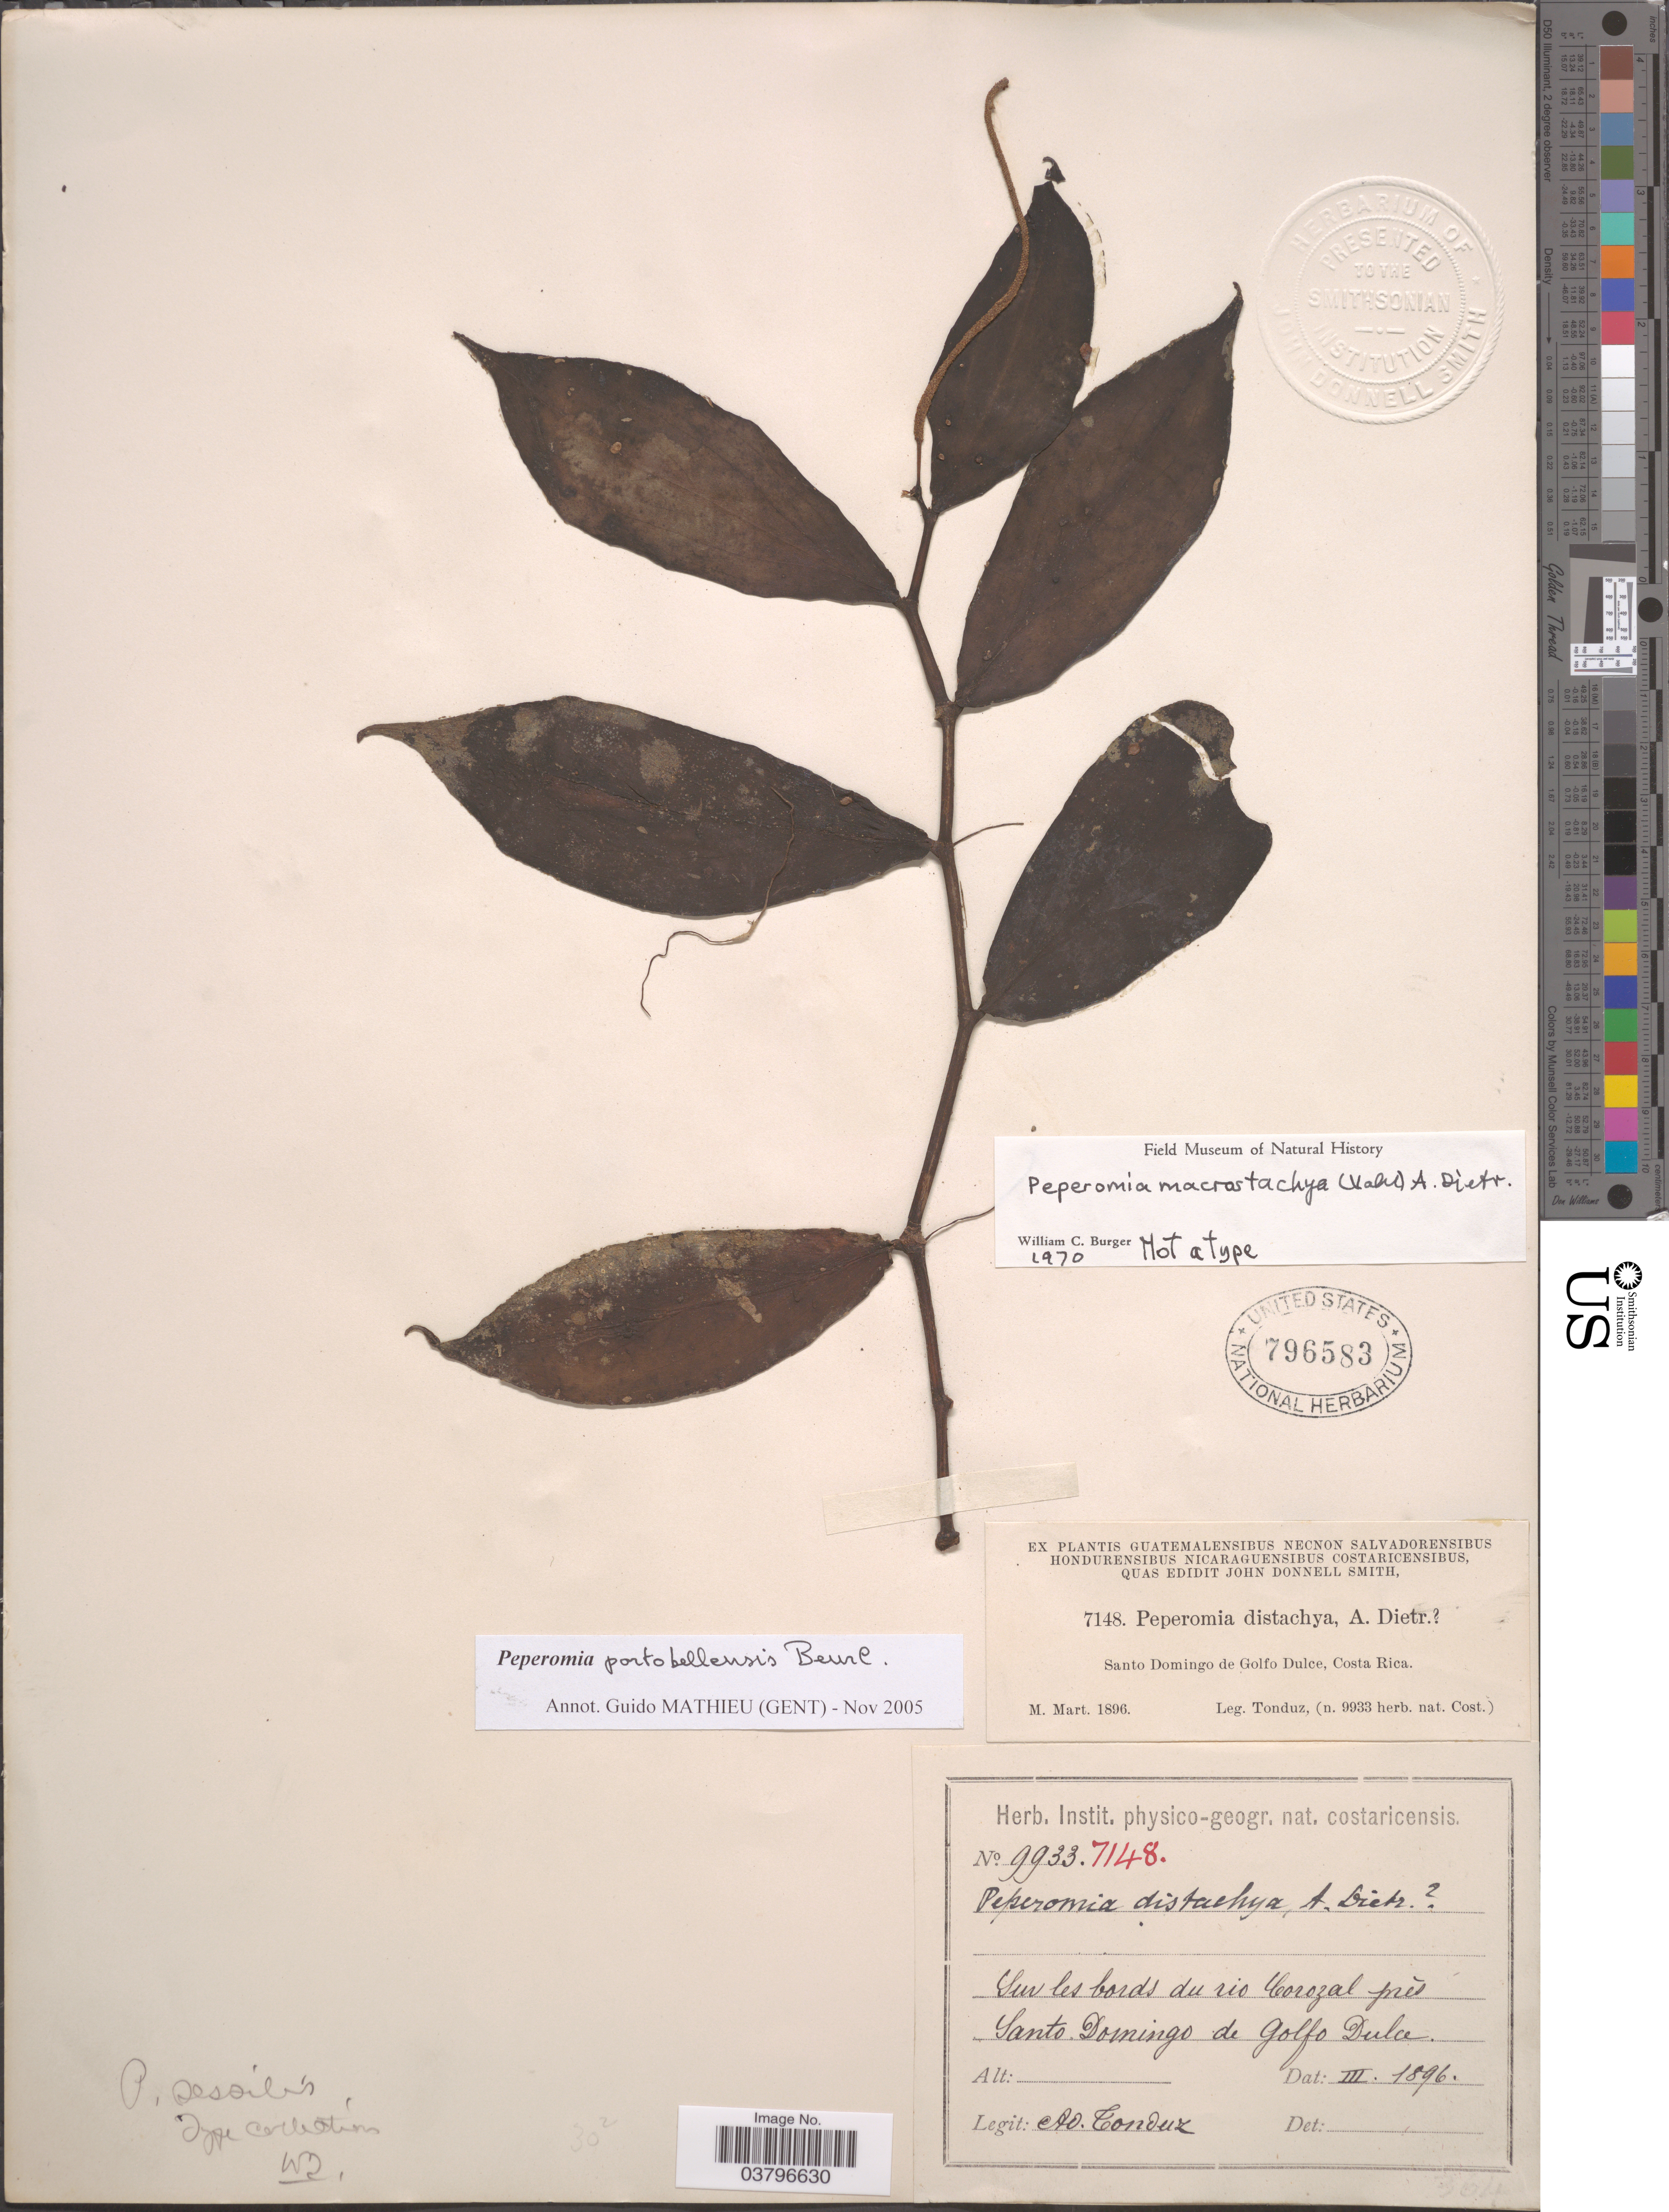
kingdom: Plantae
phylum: Tracheophyta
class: Magnoliopsida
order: Piperales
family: Piperaceae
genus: Peperomia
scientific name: Peperomia portobellensis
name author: Beurl.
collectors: A. Tonduz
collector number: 9933/7148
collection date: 1896-03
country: Costa Rica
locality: Sur les bords du rio Corozal près Santo Domingo de Golfo Dulce.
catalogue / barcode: US 796583